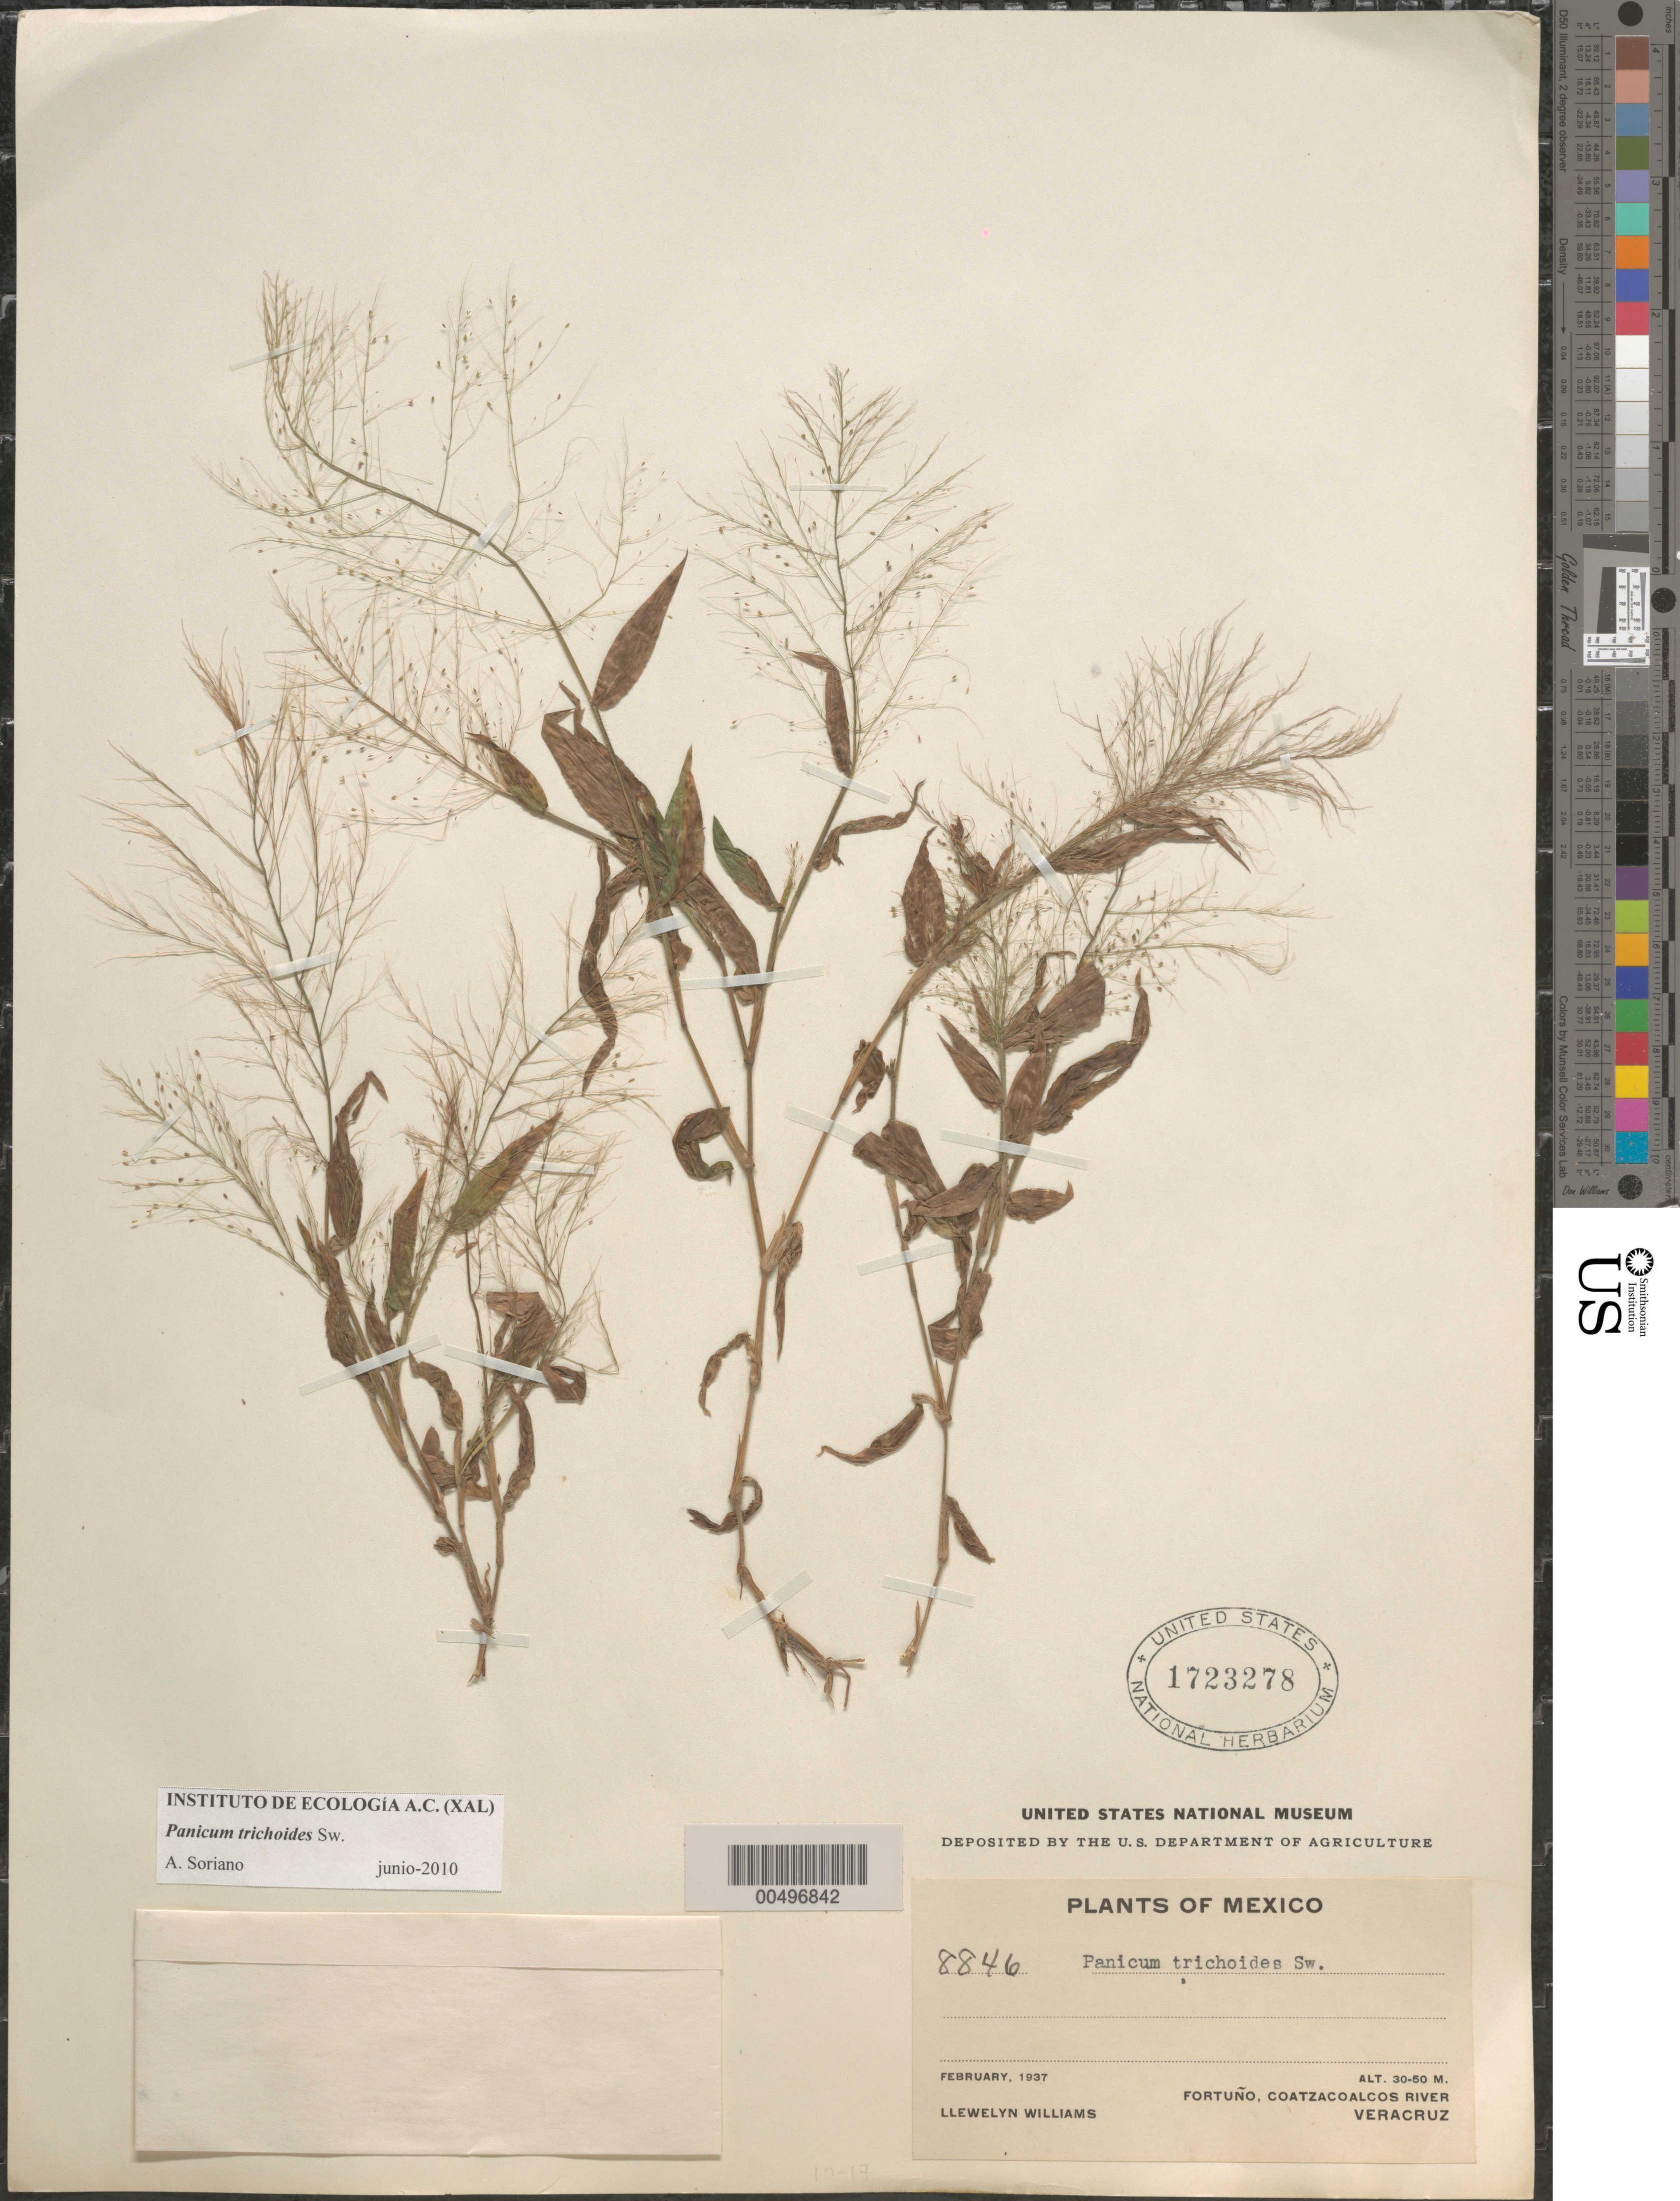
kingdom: Plantae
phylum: Tracheophyta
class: Liliopsida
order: Poales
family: Poaceae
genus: Panicum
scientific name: Panicum trichoides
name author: Sw.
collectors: Ll. Williams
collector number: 8846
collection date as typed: Feb 1937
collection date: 1937-02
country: Mexico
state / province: Veracruz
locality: Fortu¤o, Coatzacoalcos River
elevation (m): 30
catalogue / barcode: US 1723278